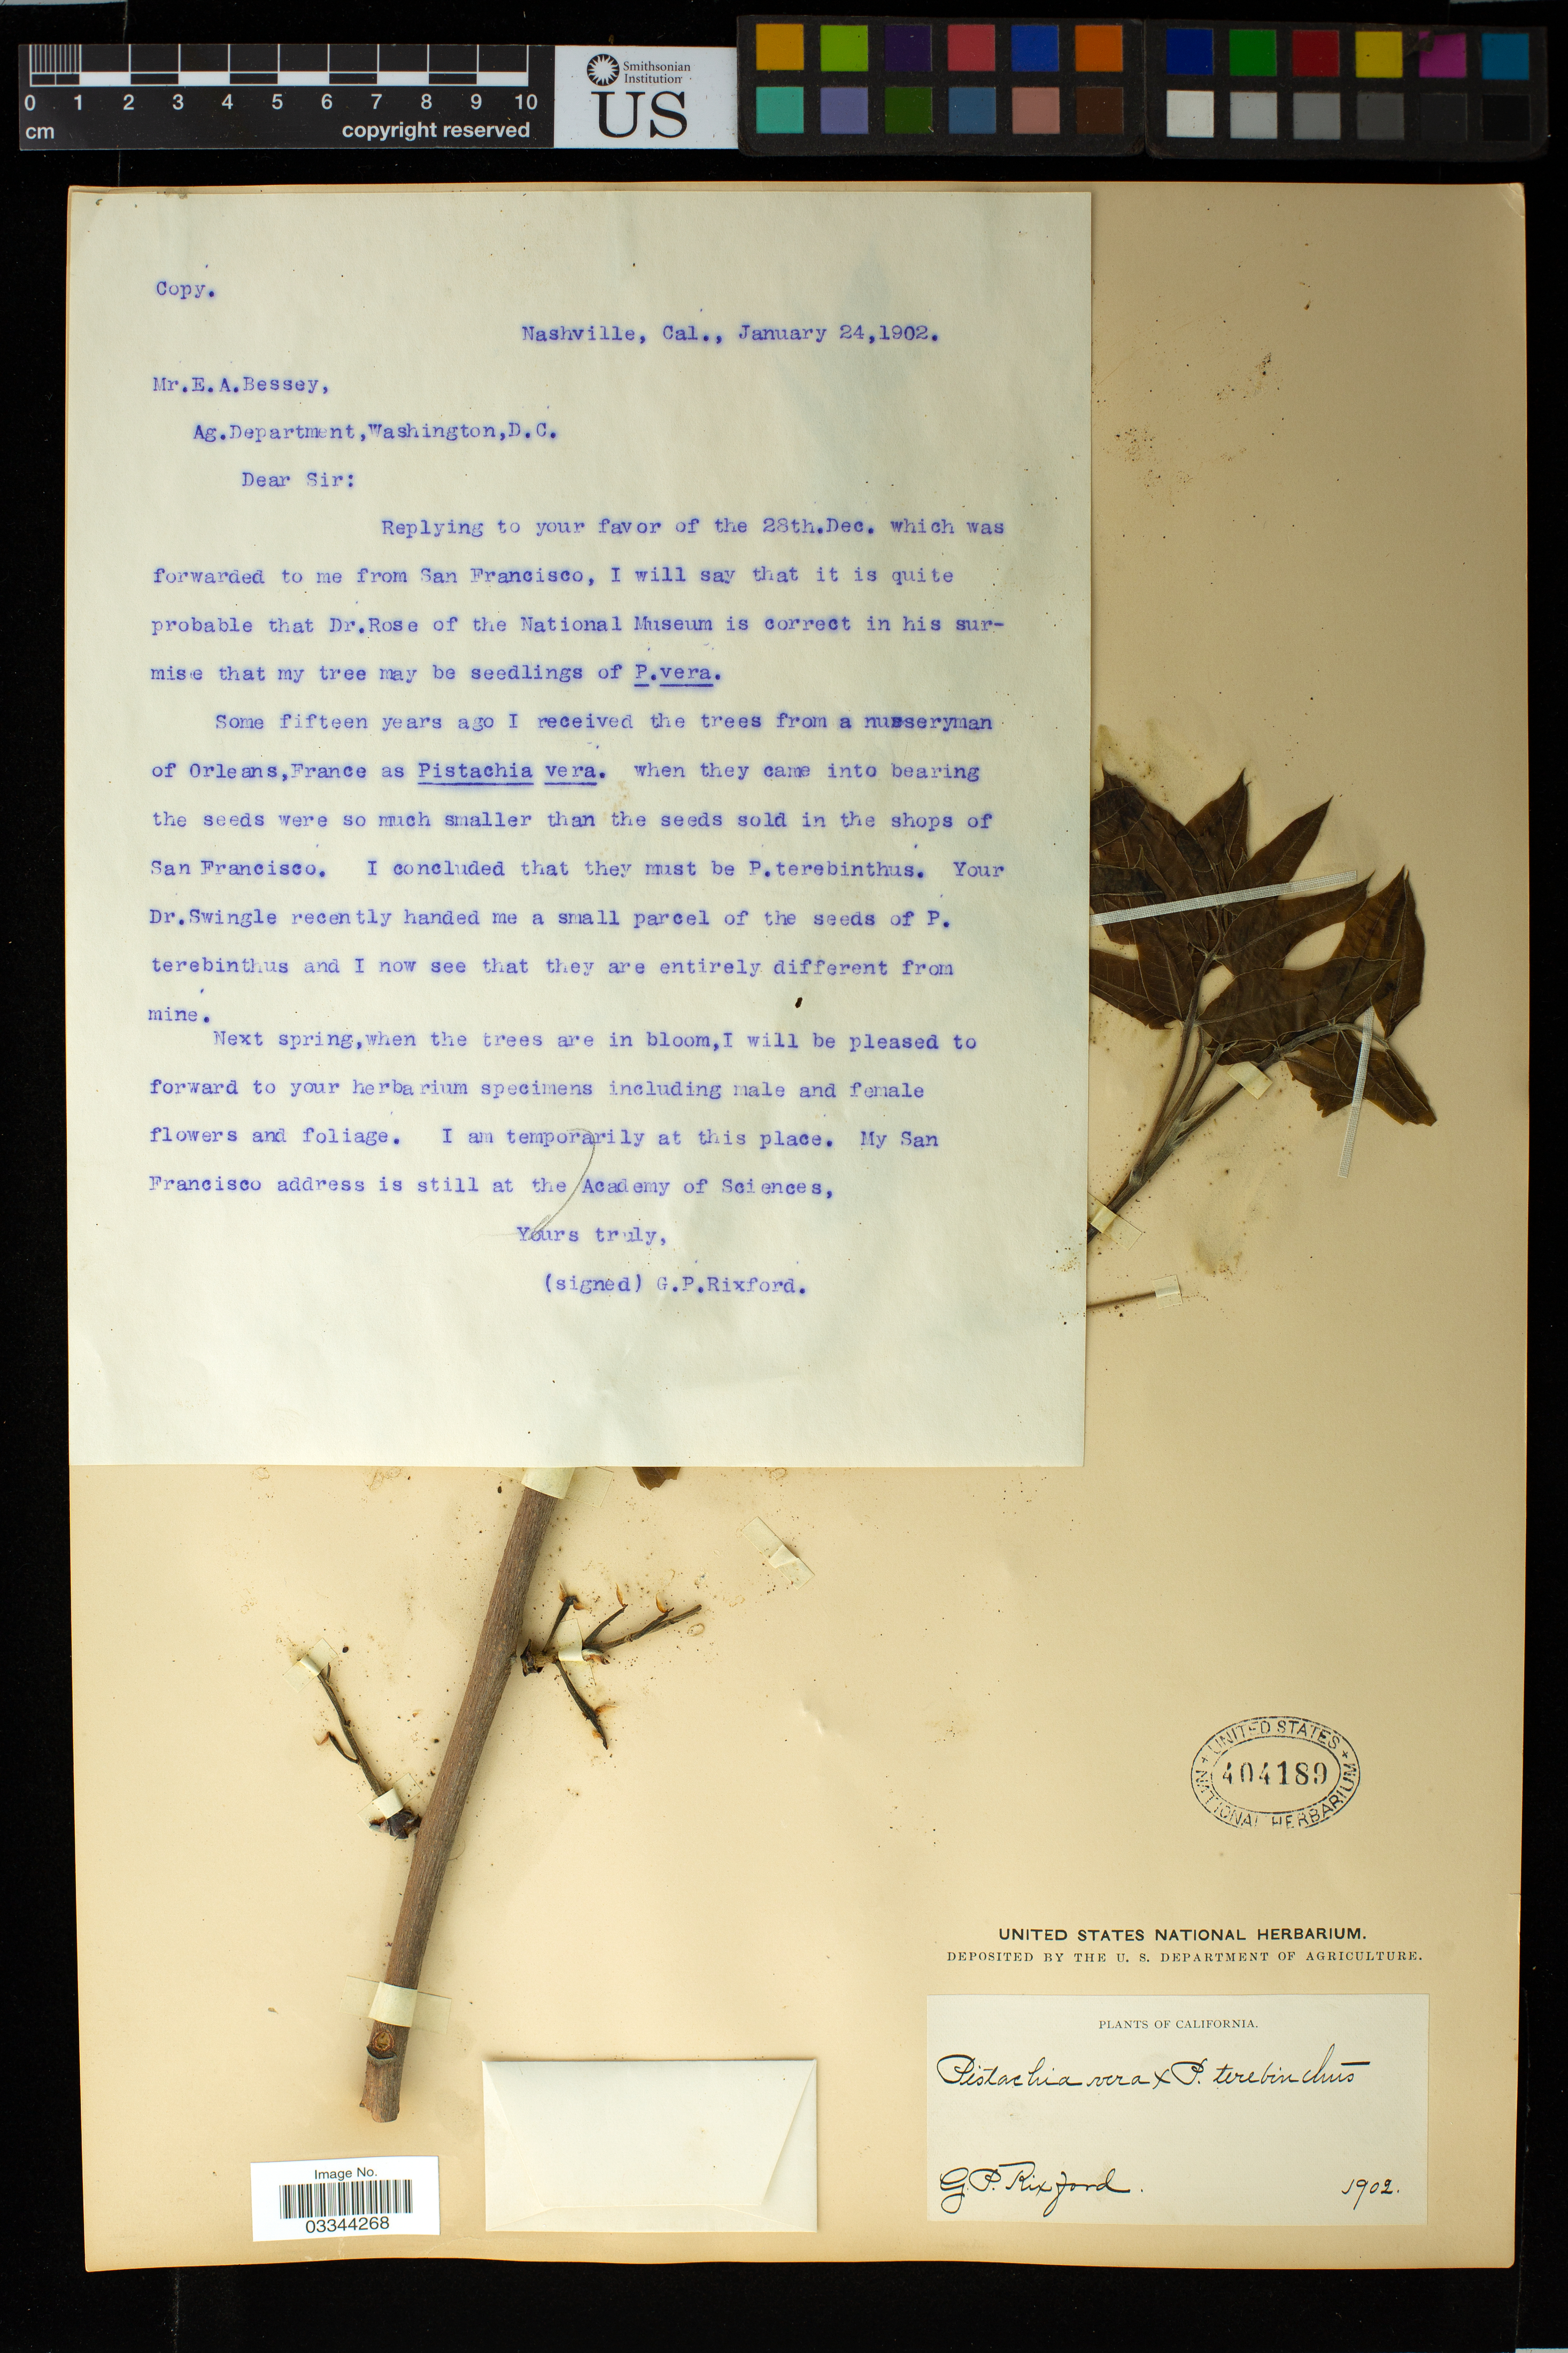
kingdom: Plantae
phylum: Tracheophyta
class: Magnoliopsida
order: Sapindales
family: Anacardiaceae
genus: Pistacia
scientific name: Pistacia vera x P. terebinthus L.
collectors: G. Rixford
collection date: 1902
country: United States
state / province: California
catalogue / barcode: US 404189